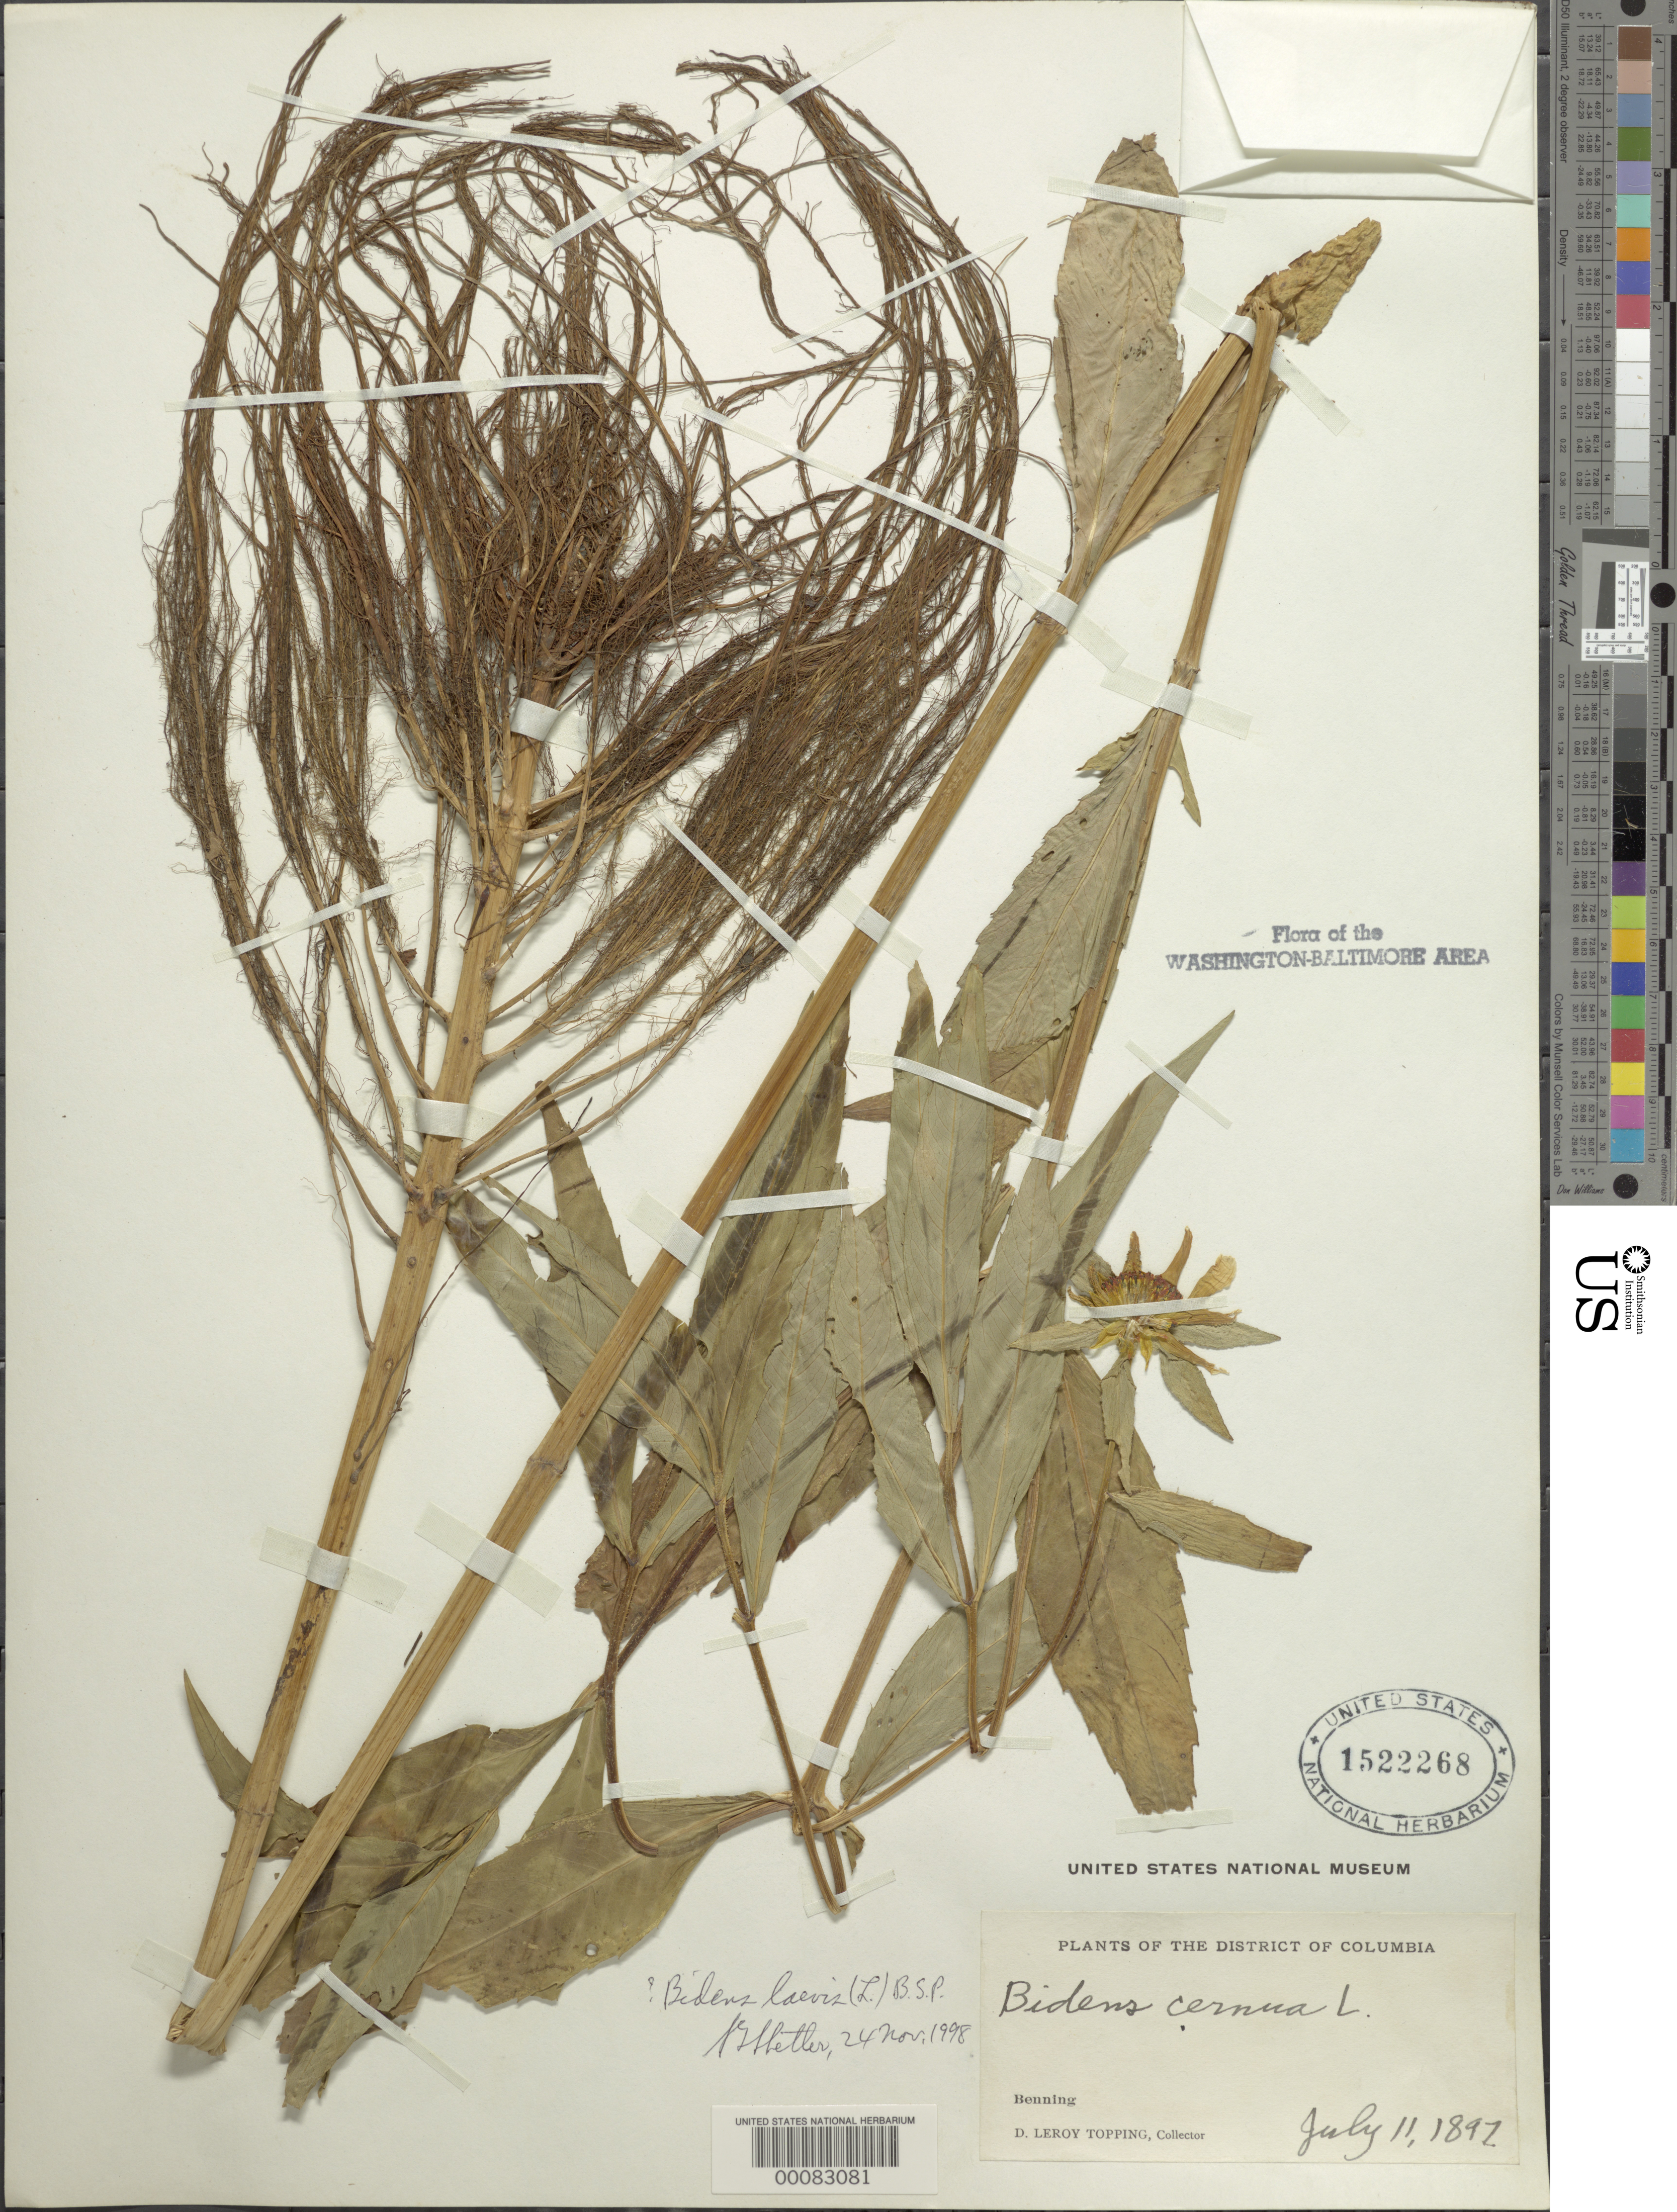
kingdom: Plantae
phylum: Tracheophyta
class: Magnoliopsida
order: Asterales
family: Asteraceae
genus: Bidens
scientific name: Bidens laevis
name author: (L.) Britton, Stearns & Poggenb.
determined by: Shetler, Stanwyn G., (US), NMNH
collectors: D. L. Topping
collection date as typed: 11 Jul 1892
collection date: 1892-07-11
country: United States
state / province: District of Columbia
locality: Benning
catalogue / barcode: US 1522268